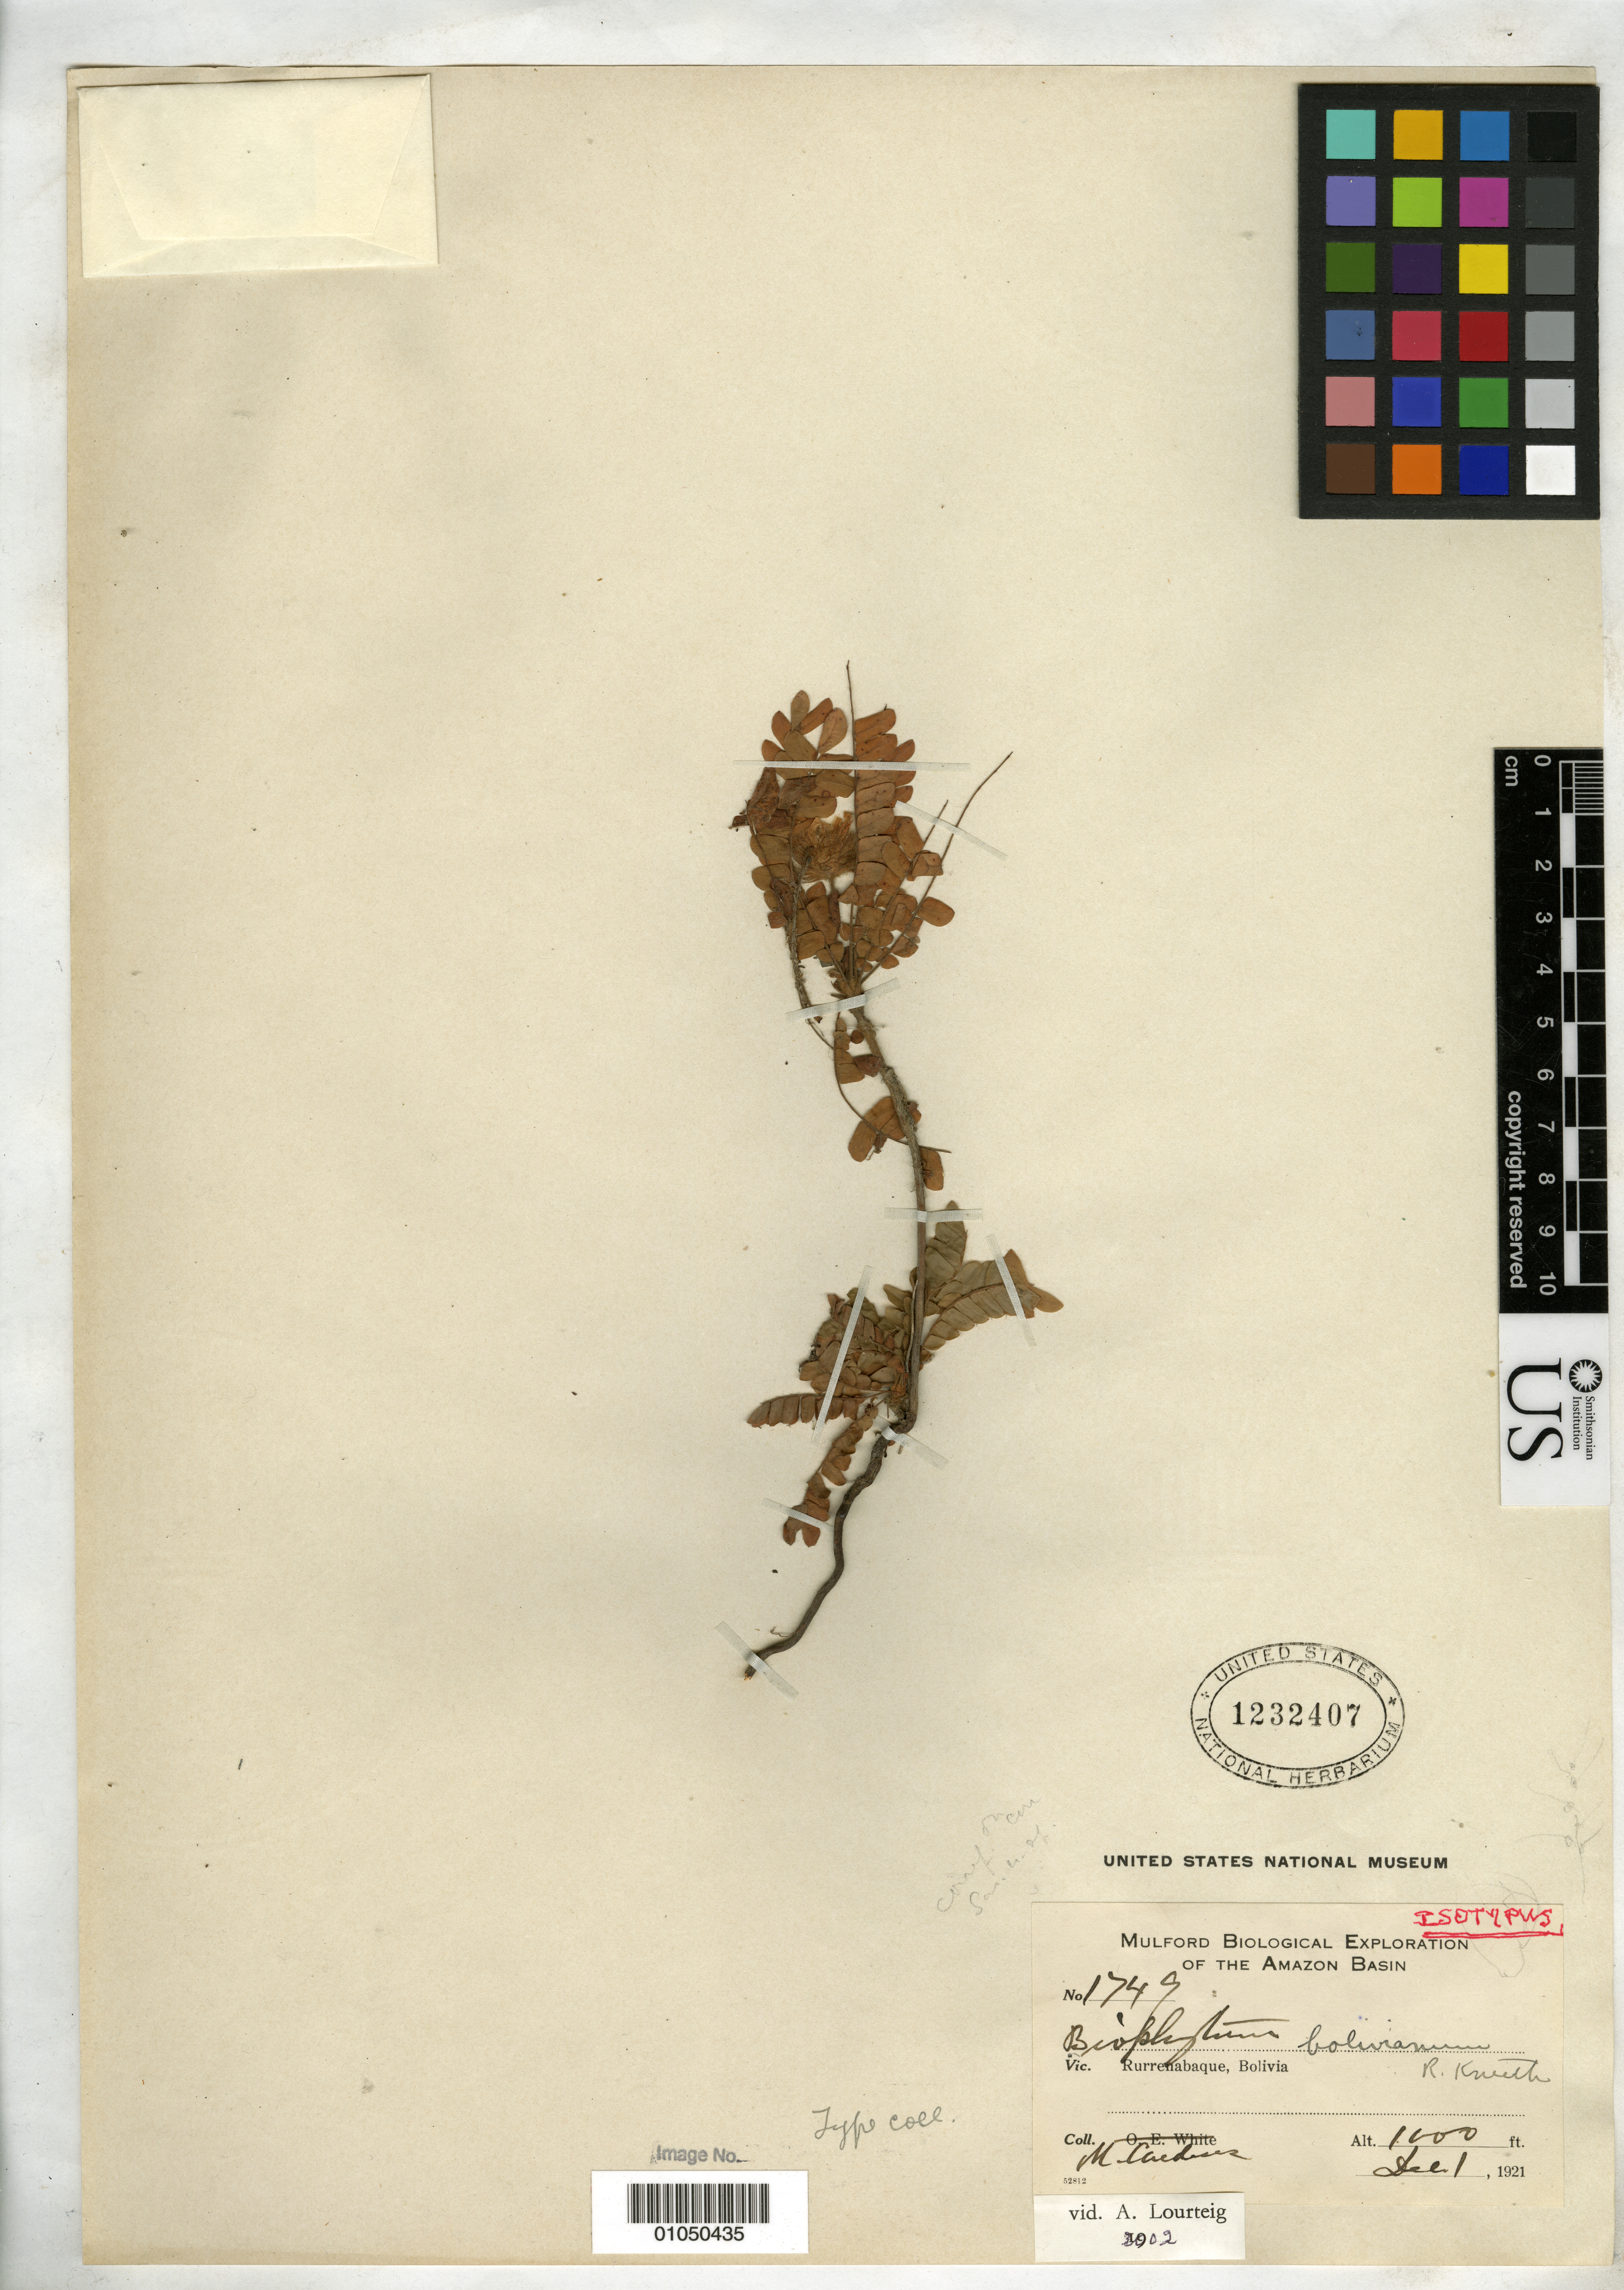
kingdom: Plantae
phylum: Tracheophyta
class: Magnoliopsida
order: Oxalidales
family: Oxalidaceae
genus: Biophytum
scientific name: Biophytum bolivianum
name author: R. Knuth in Engl.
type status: Isotype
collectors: M. Cárdenas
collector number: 1749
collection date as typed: Dec. 1, 1921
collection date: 1921-12-01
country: Bolivia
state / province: Beni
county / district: José Ballivián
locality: Rurrenabaque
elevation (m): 305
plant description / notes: Handwritten collector name on label near-illegible but may be M. [Martin] Cardenas.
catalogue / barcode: US 1232407